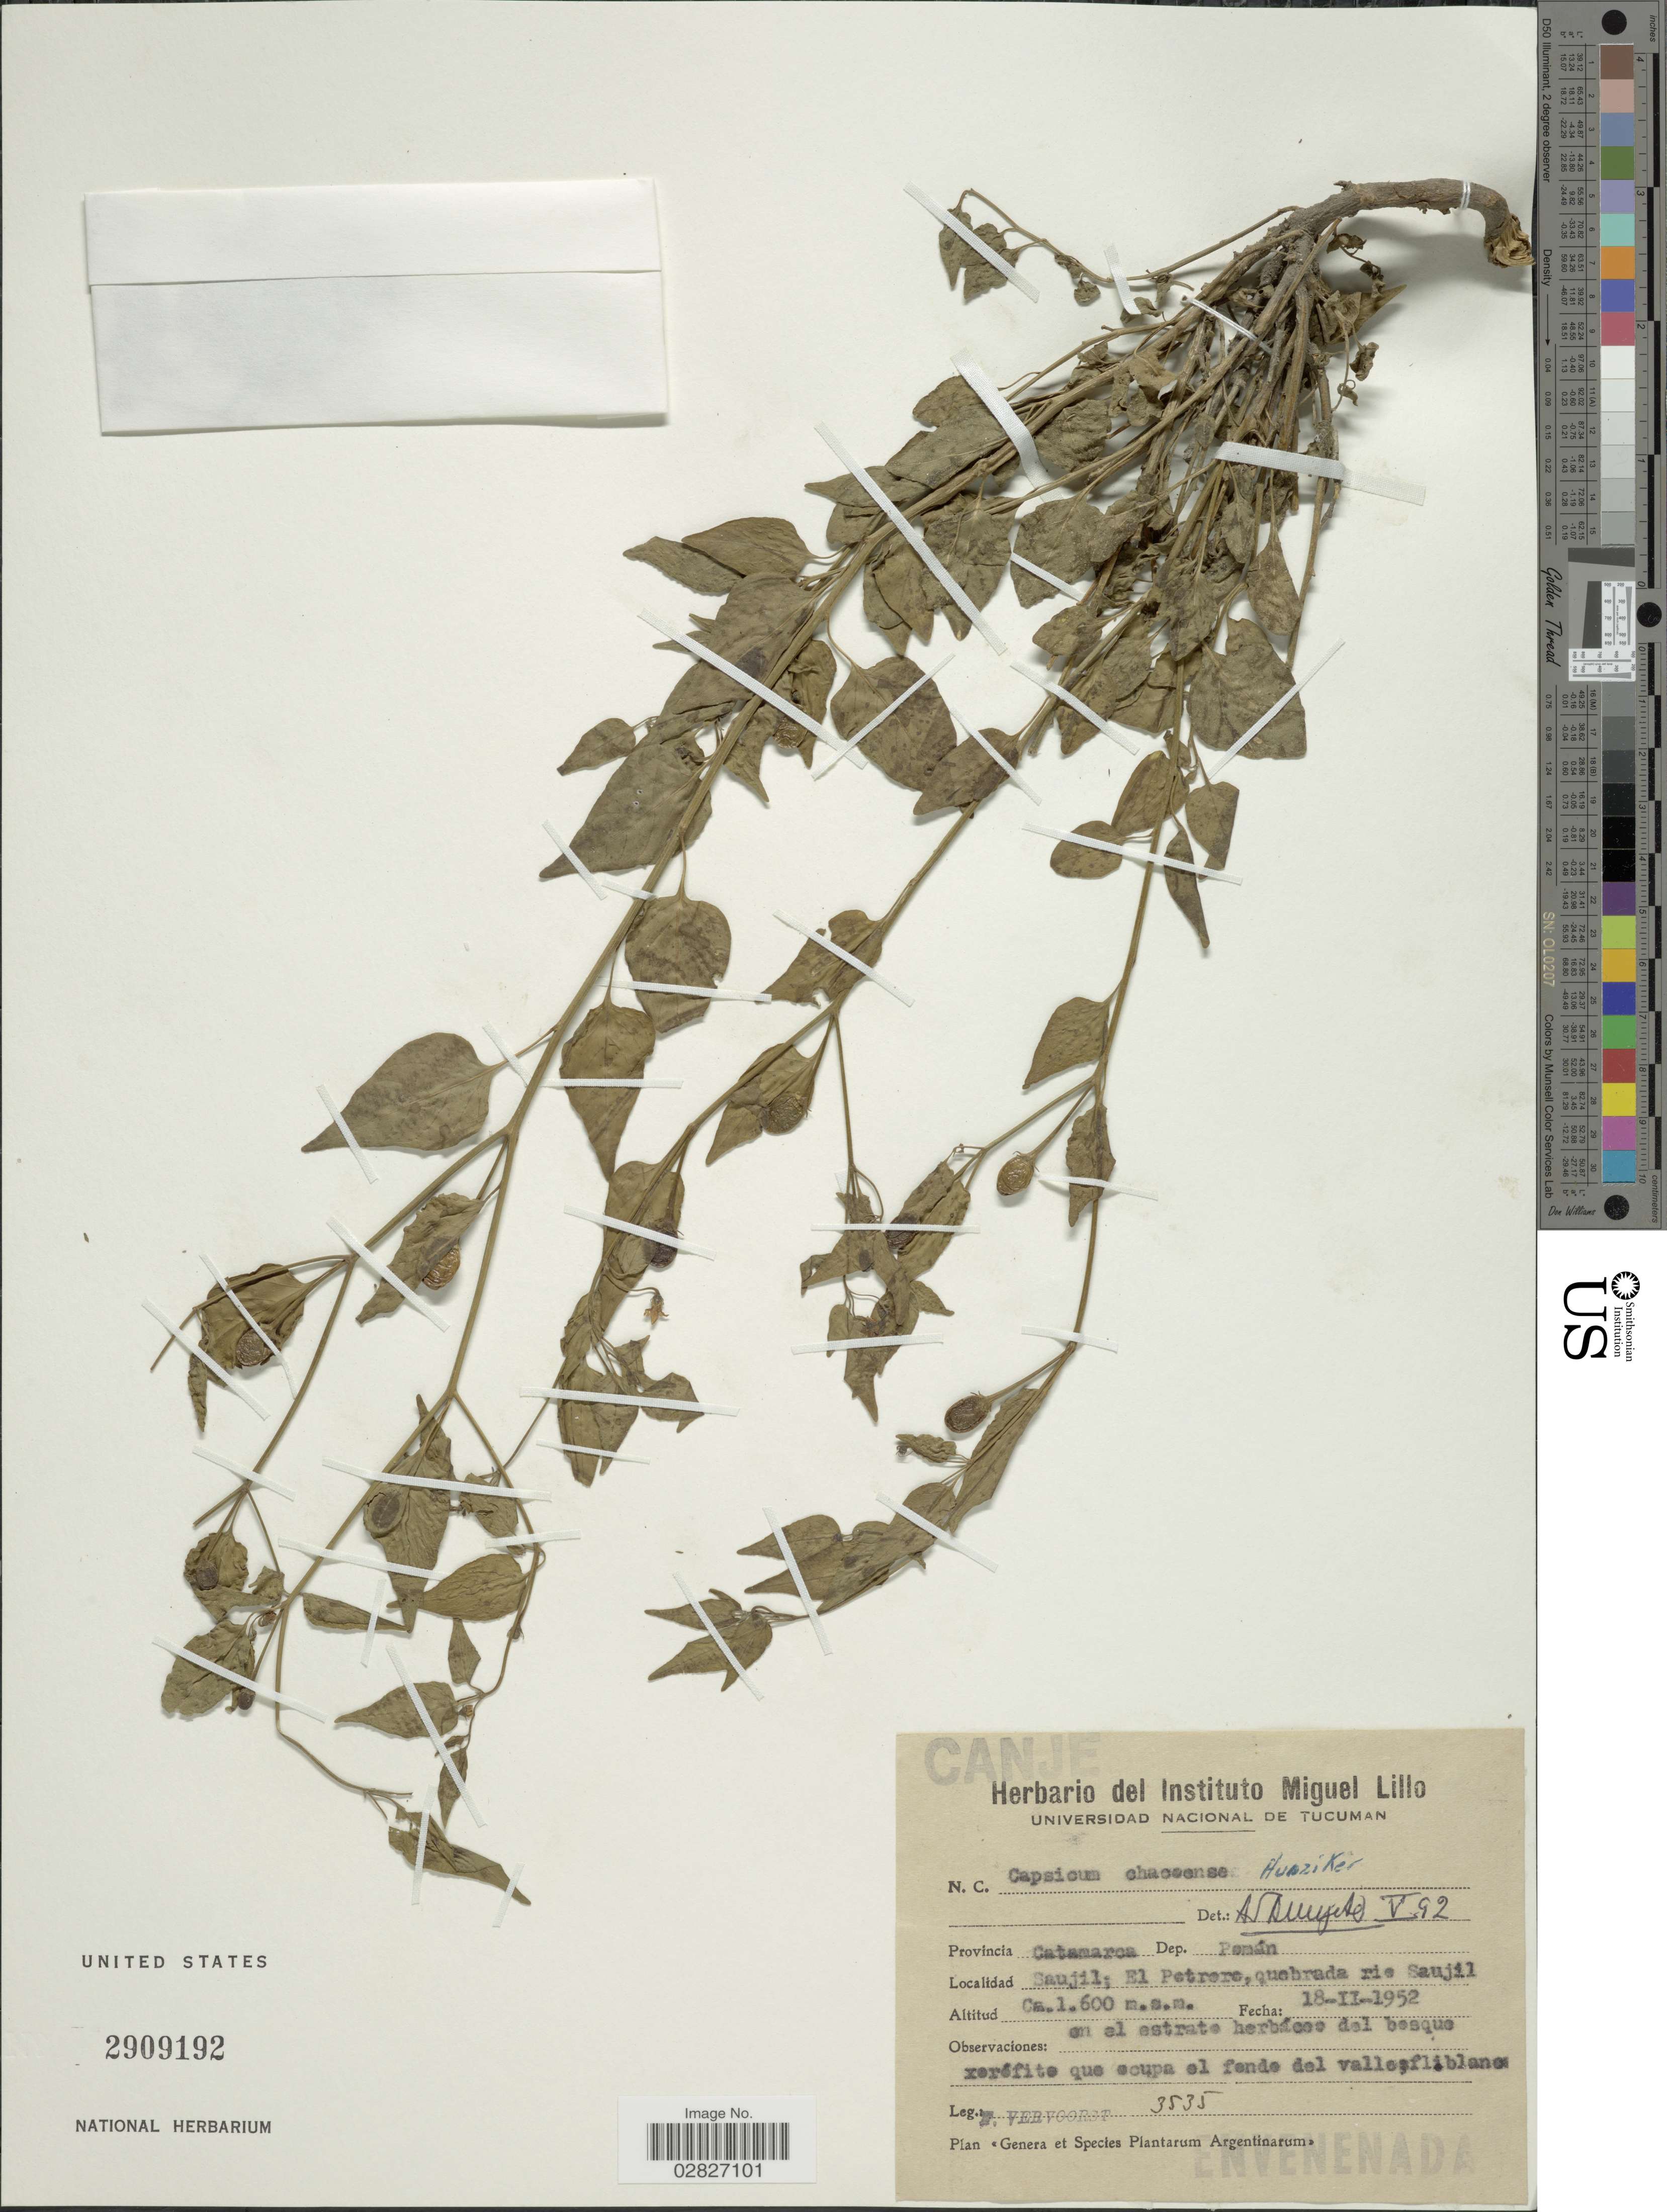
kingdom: Plantae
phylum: Tracheophyta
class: Magnoliopsida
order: Solanales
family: Solanaceae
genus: Capsicum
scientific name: Capsicum chacoense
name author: Hunz.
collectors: F. Vervoorst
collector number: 3535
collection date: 1952-02-18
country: Argentina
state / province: Catamarca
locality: Provincia Catamarca, Dep. Pomán, Saujil, El Petrero, quebrada rio Saujil.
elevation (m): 1600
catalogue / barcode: US 2909192